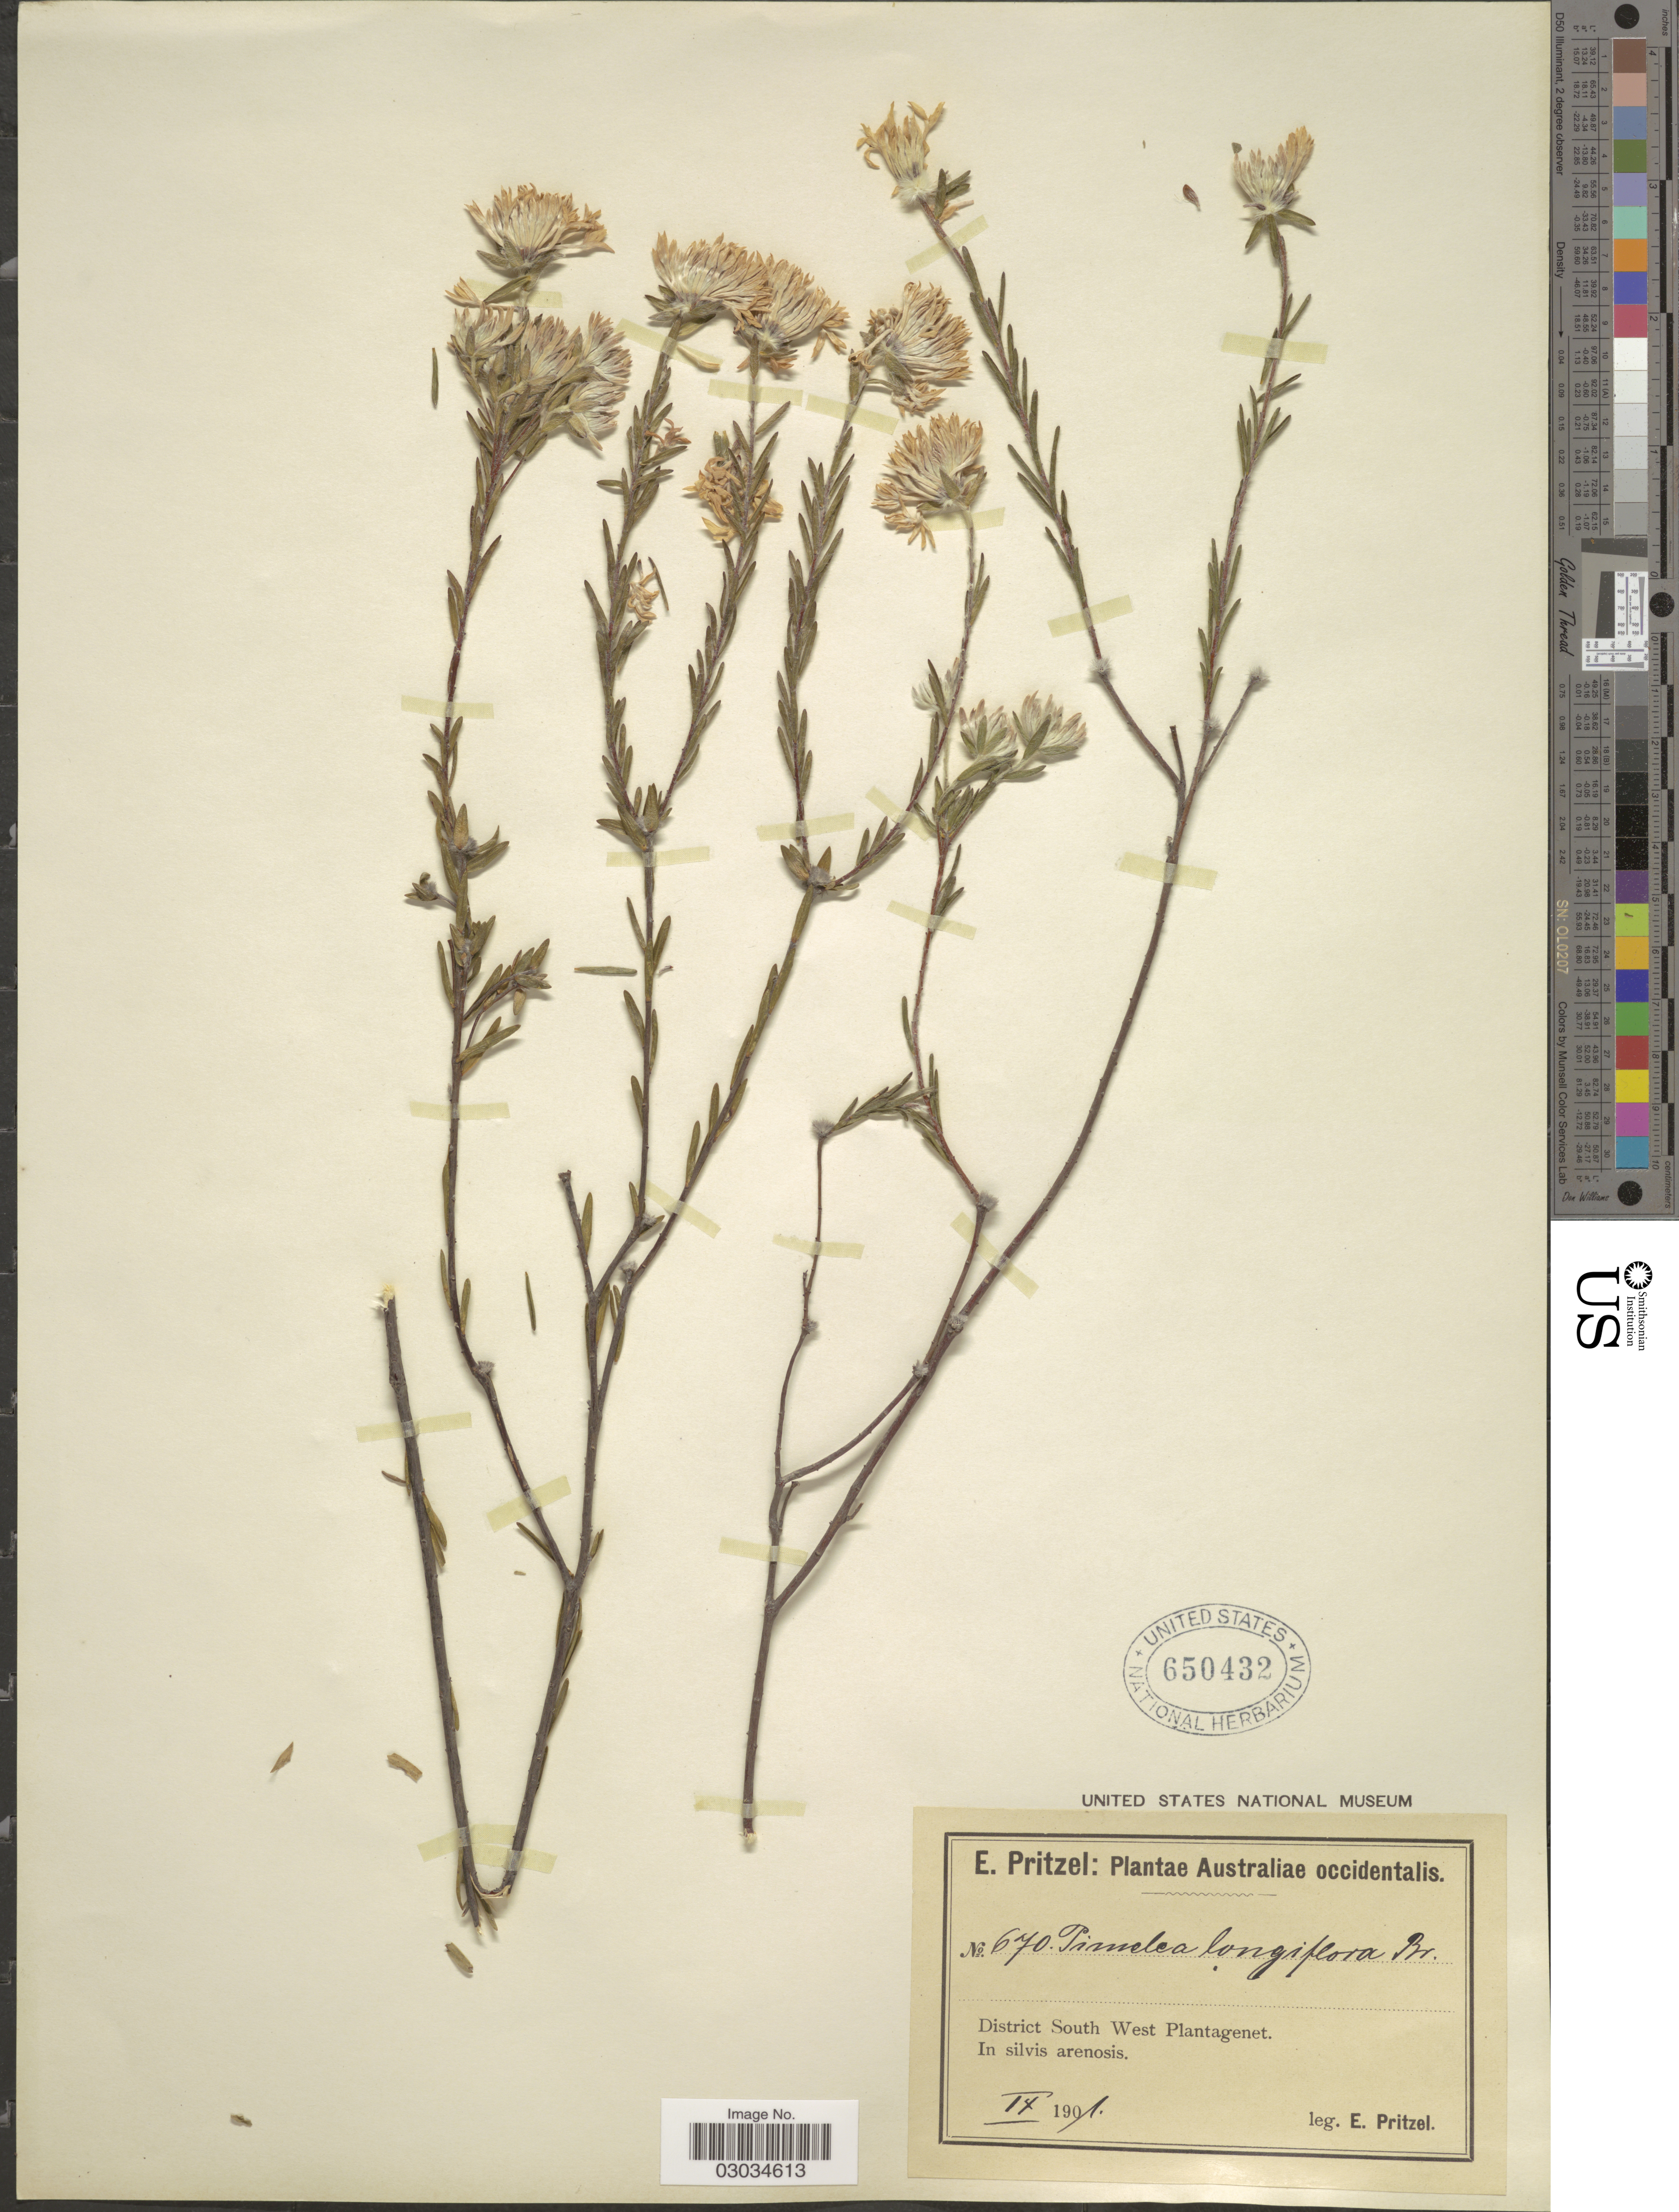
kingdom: Plantae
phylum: Tracheophyta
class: Magnoliopsida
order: Malvales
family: Thymelaeaceae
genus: Pimelea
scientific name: Pimelea longiflora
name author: R. Br.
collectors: E. G. Pritzel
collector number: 670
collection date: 1901-09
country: Australia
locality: Australiae occidentalis. District South West Plantagenet.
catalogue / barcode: US 650432